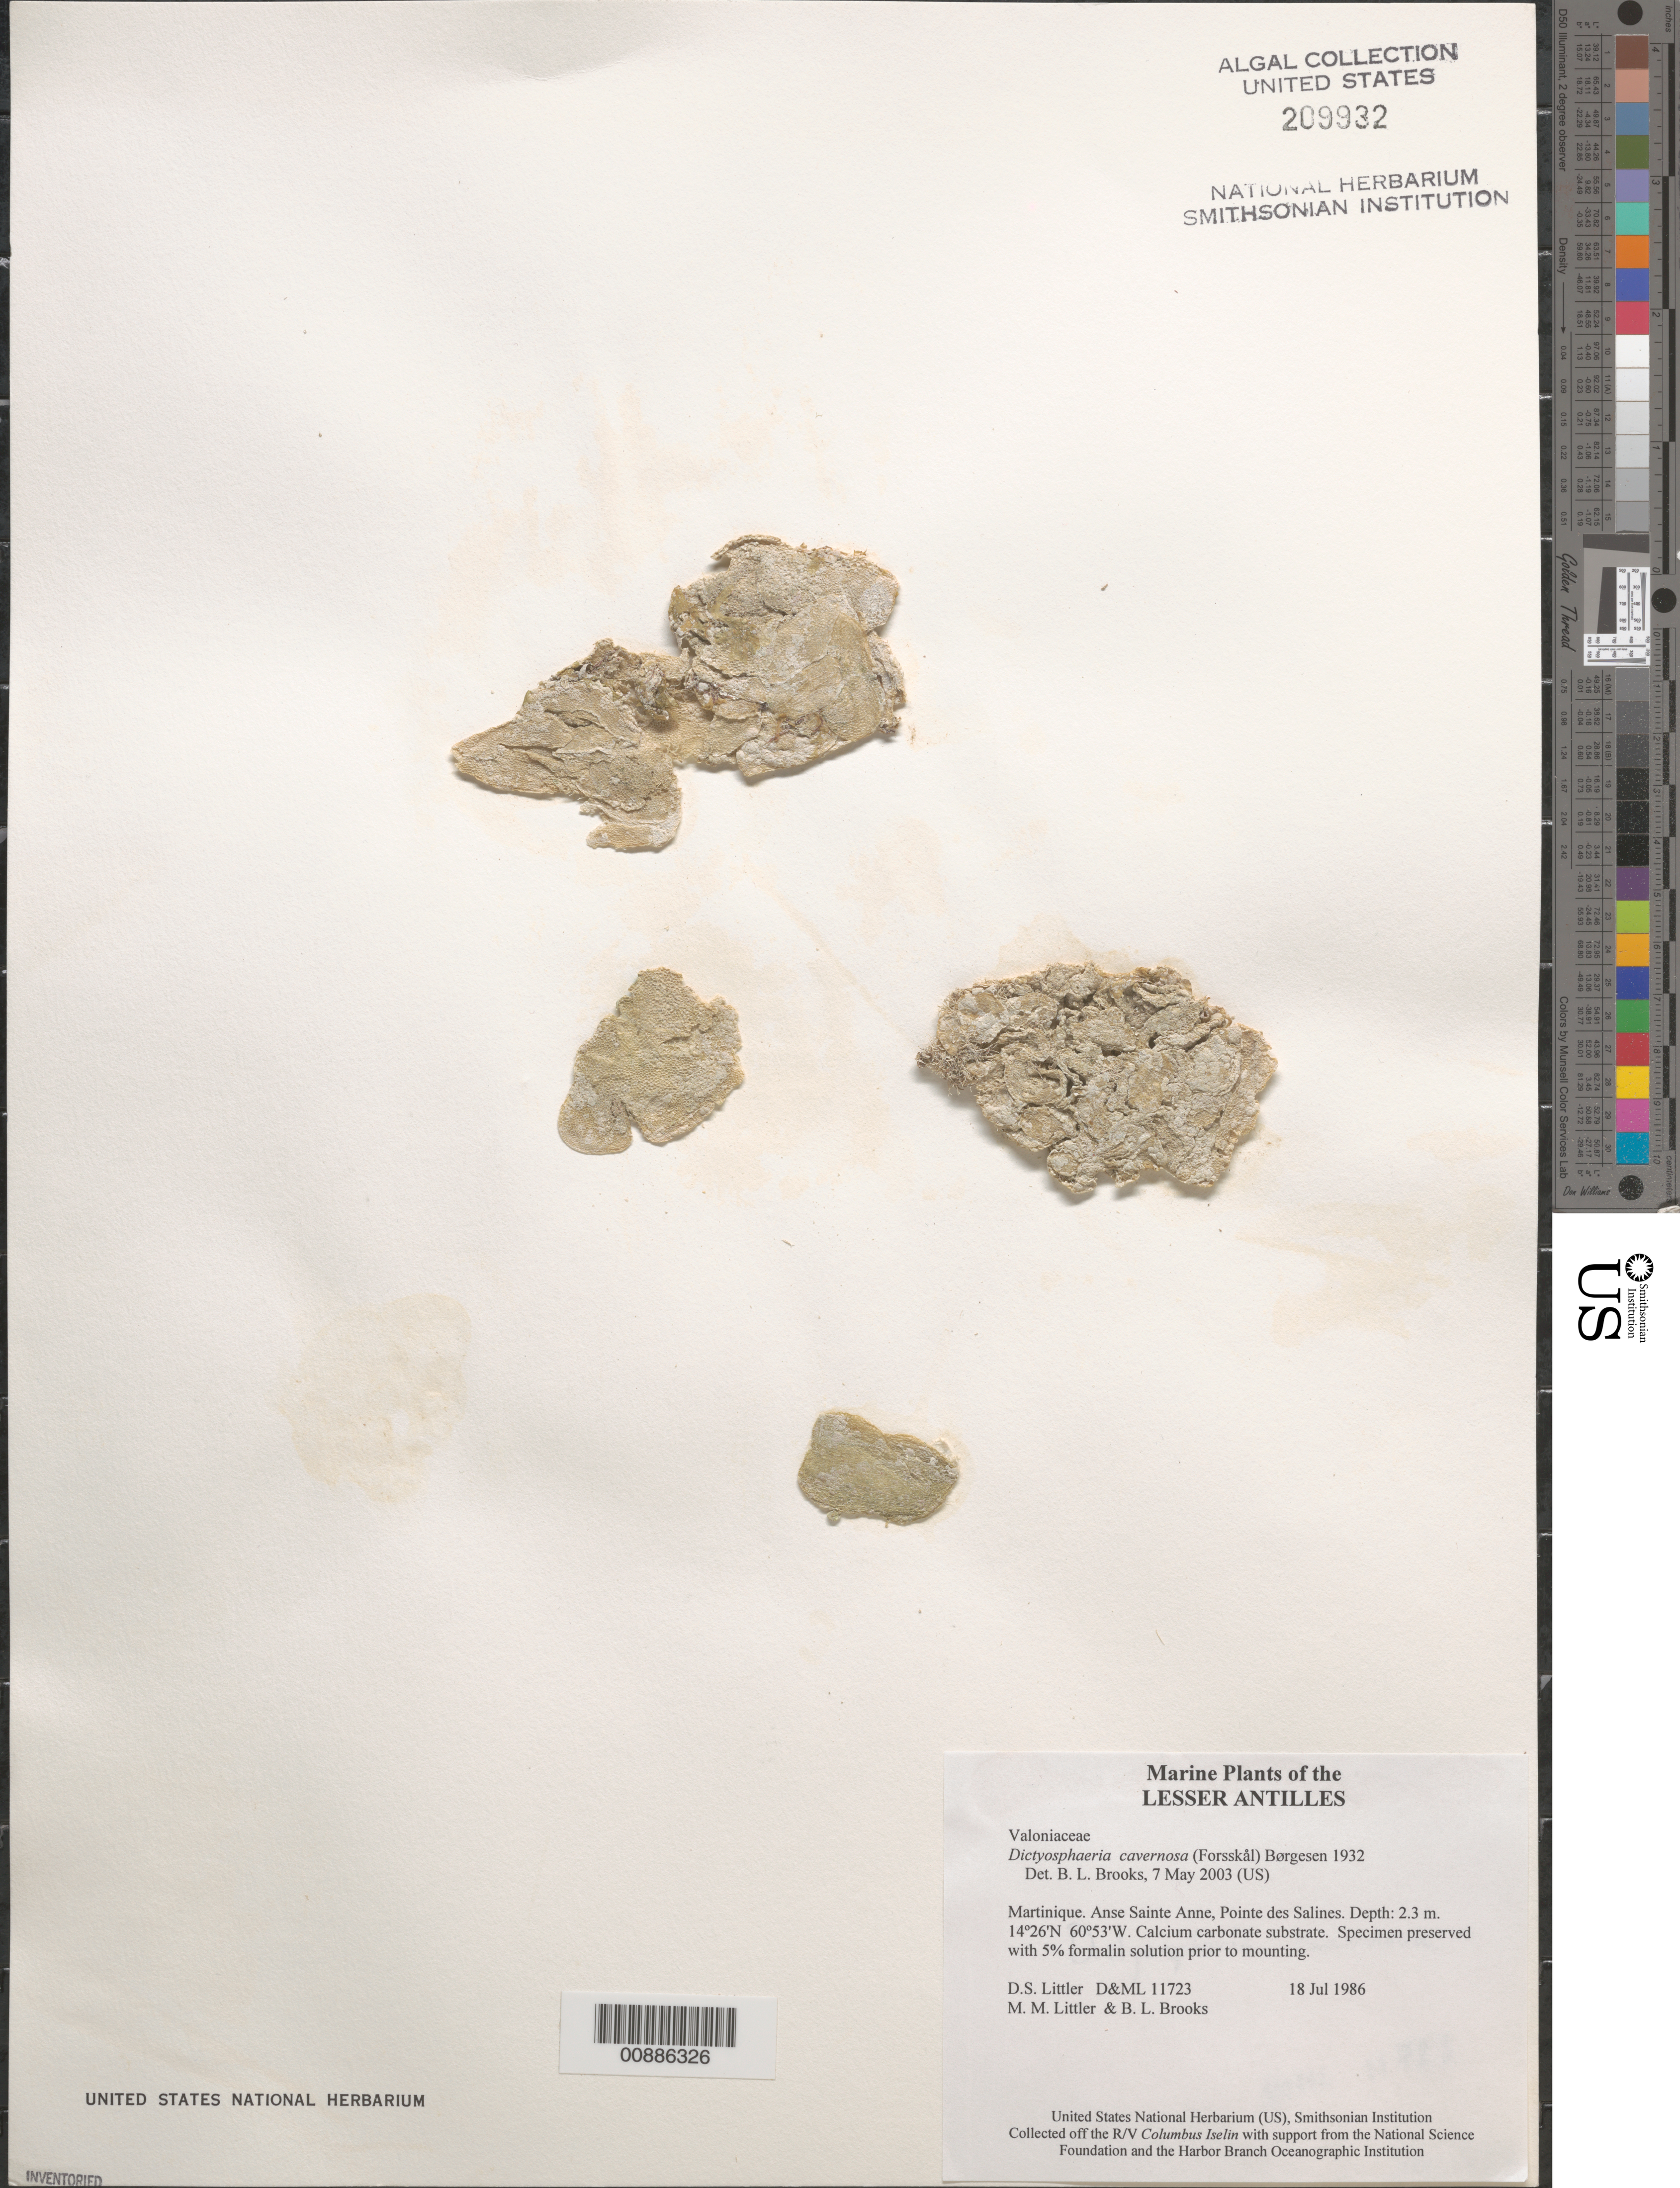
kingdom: Plantae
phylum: Chlorophyta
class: Ulvophyceae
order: Siphonocladales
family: Siphonocladaceae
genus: Dictyosphaeria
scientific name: Dictyosphaeria cavernosa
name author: (Forssk.) Børgesen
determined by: Brooks, B. L., (BOT), Smithsonian Institution - National Museum of Natural History (UNITED STATES)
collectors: D. S. Littler, M. M. Littler & B. Brooks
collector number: D&ML 11723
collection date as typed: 18 Jul 1986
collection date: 1986-07-18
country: Martinique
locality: Anse Sainte Anne, Pointe des Salines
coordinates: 14 26'N, 60 53'W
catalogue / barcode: US 209932